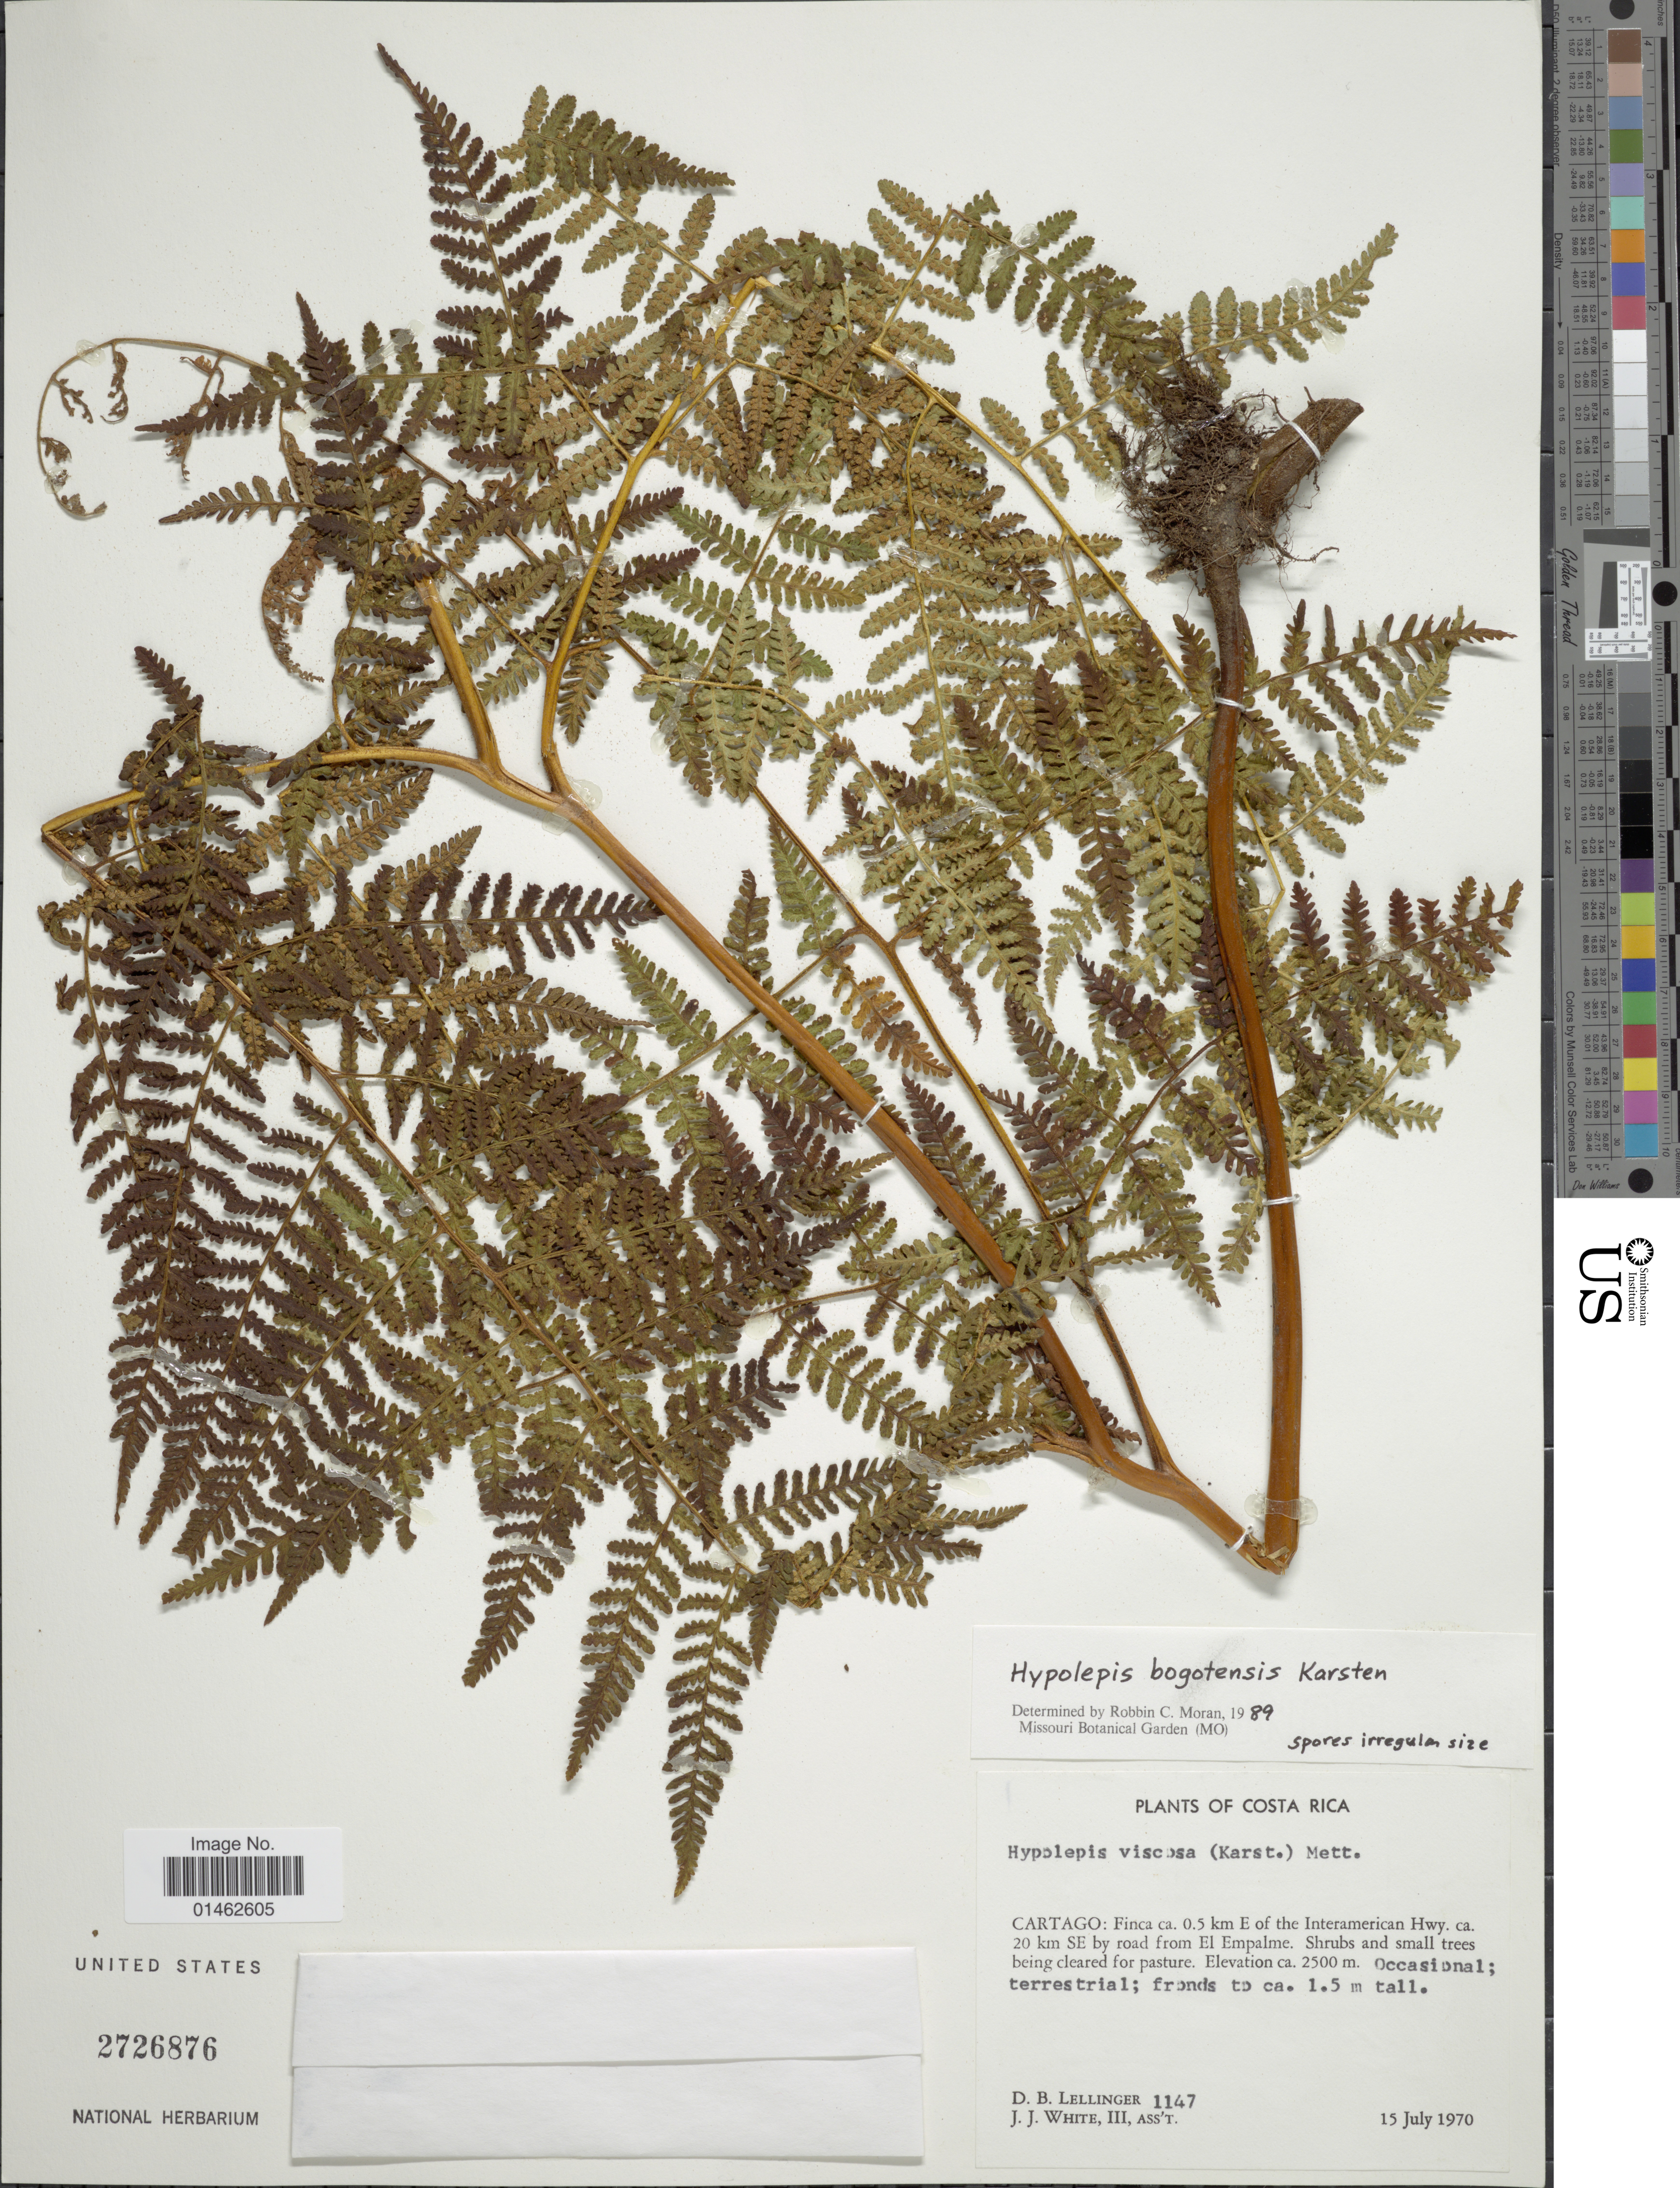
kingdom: Plantae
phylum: Tracheophyta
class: Polypodiopsida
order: Polypodiales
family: Dennstaedtiaceae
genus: Hypolepis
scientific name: Hypolepis bogotensis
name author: H. Karst.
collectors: D. B. Lellinger & J. J. White III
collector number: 1147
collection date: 1970-07-15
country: Costa Rica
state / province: Cartago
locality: Finca ca. 0.5 km E of interamerican Hwy. ca 20 km SE by road from El Empalme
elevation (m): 2500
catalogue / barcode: US 2726876